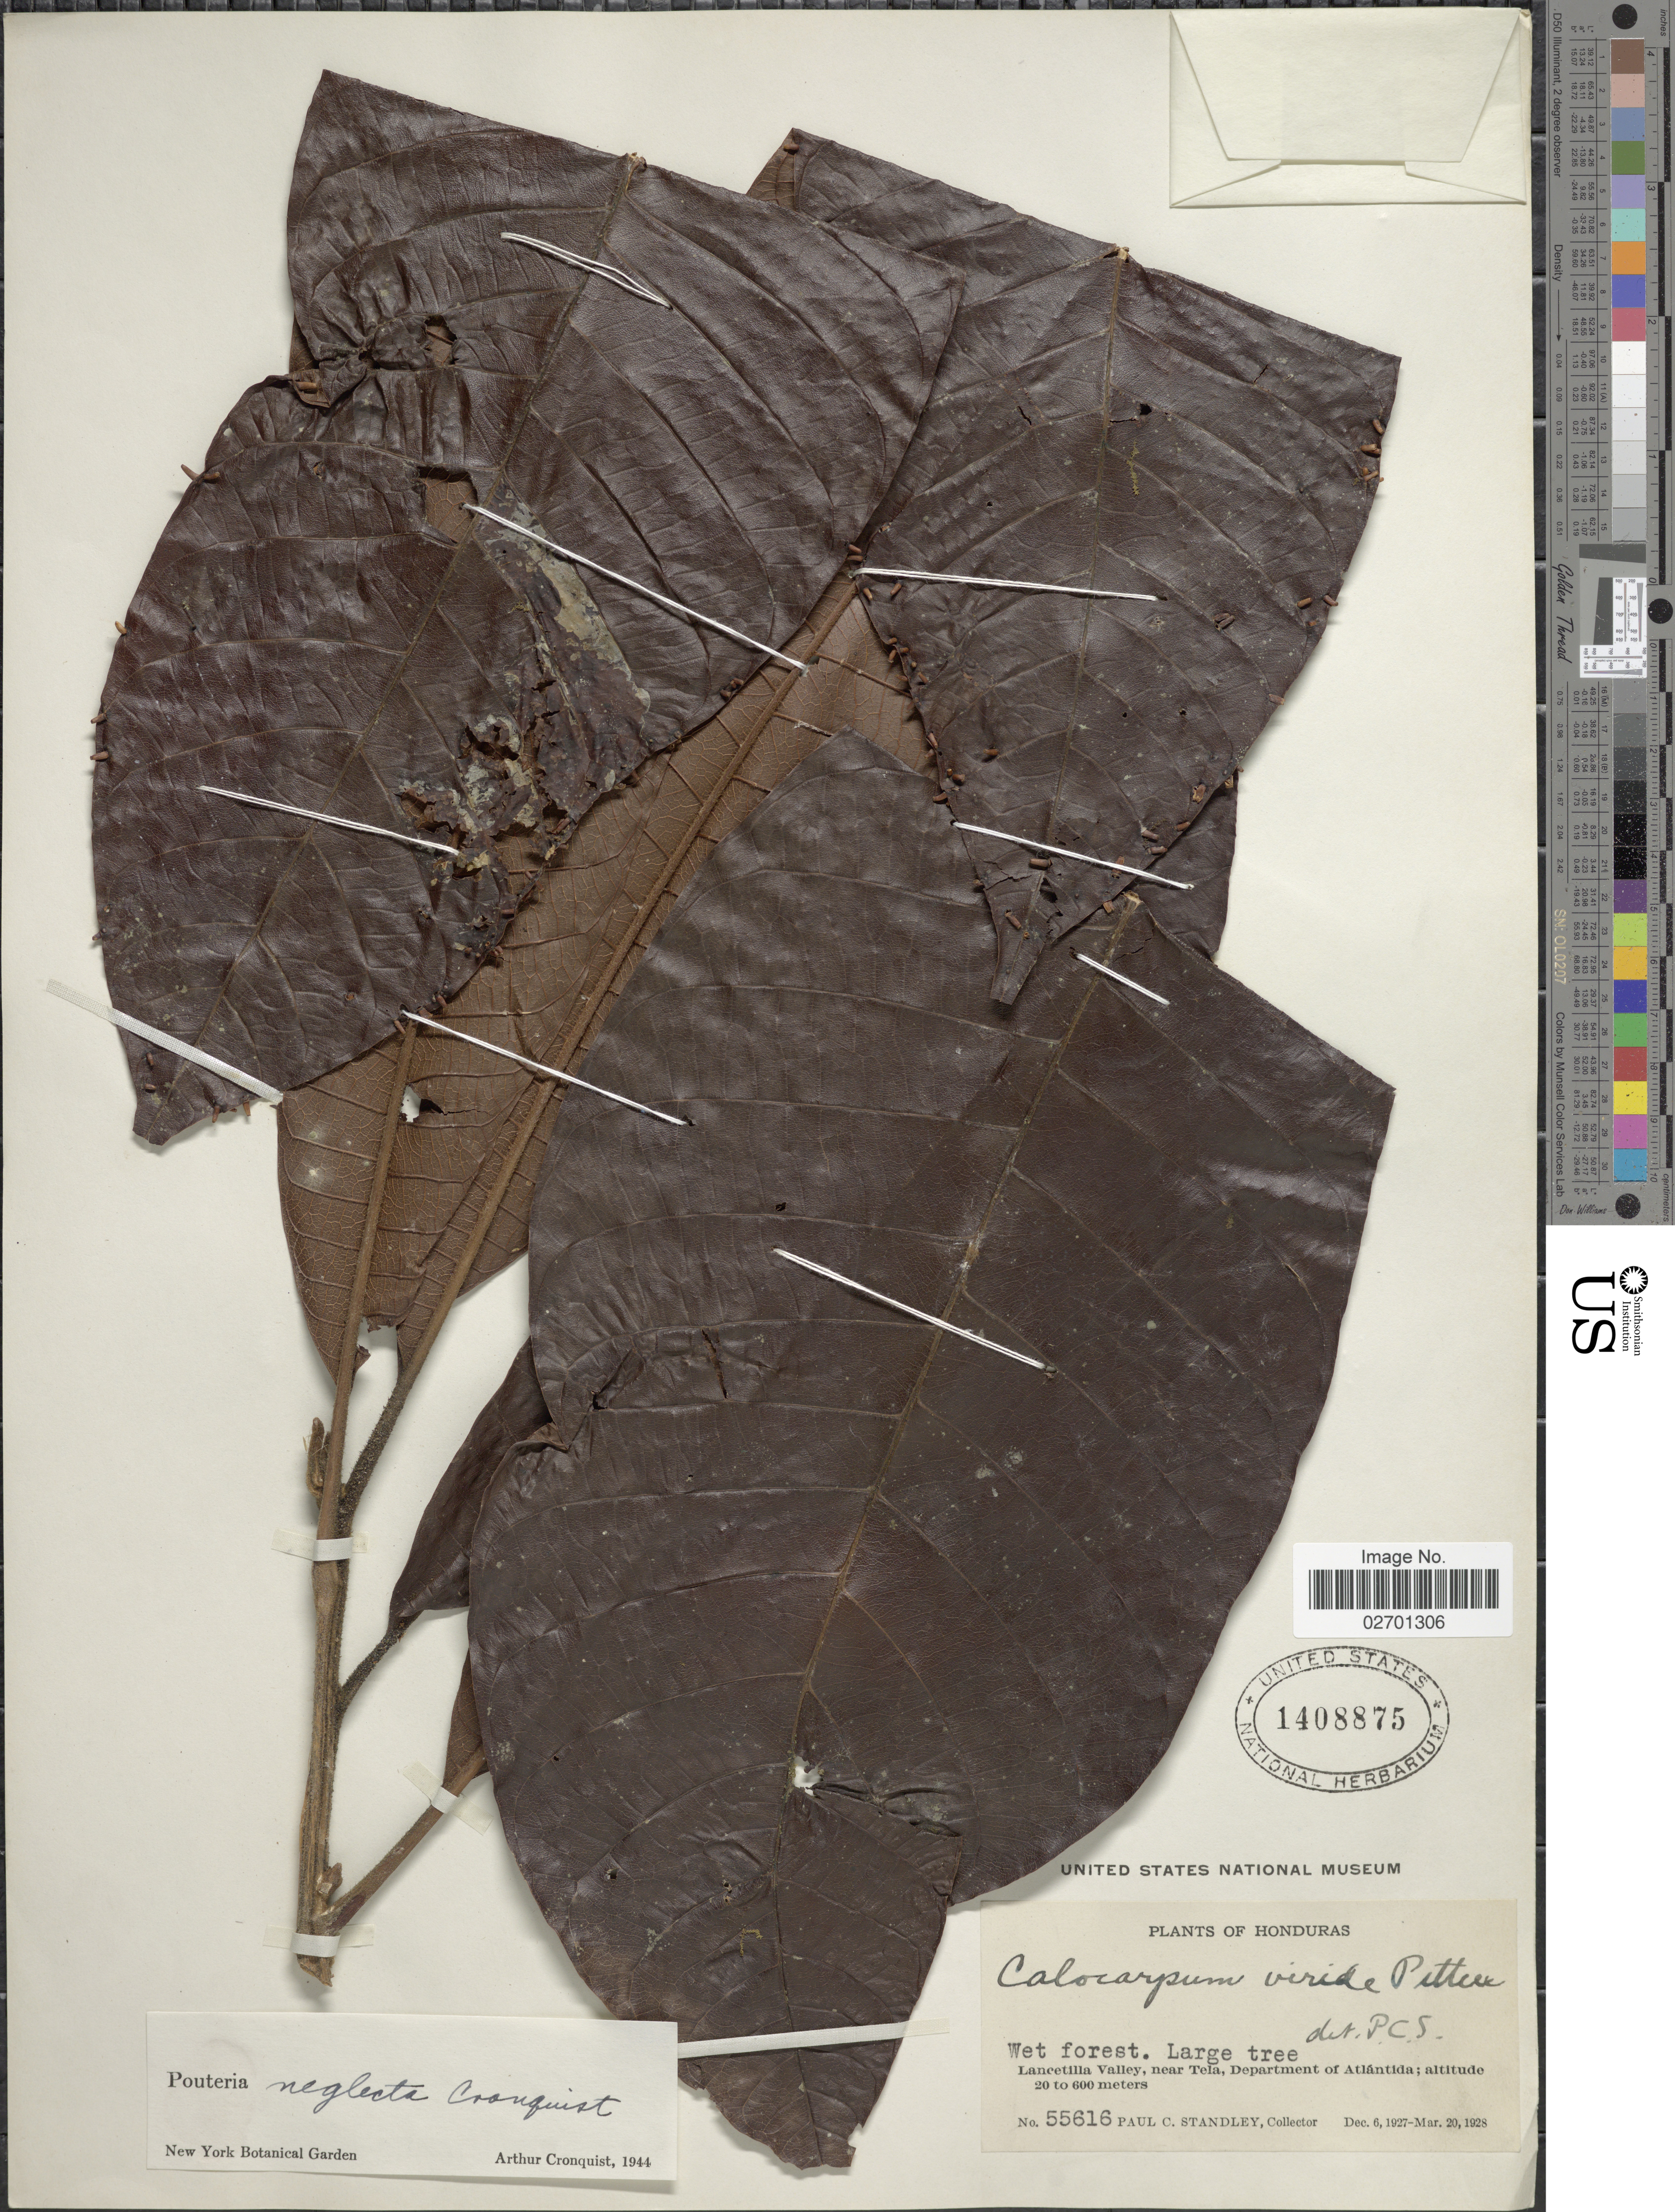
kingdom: Plantae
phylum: Tracheophyta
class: Magnoliopsida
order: Ericales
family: Sapotaceae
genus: Pouteria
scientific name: Pouteria torta subsp. gallifructa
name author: (Cronq.) T.D. Penn.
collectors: P. C. Standley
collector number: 55616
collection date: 1927-12-06/1928-03-20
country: Honduras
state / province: Atlántida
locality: Lancetilla Valley, near Tela.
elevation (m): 200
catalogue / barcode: US 1408875